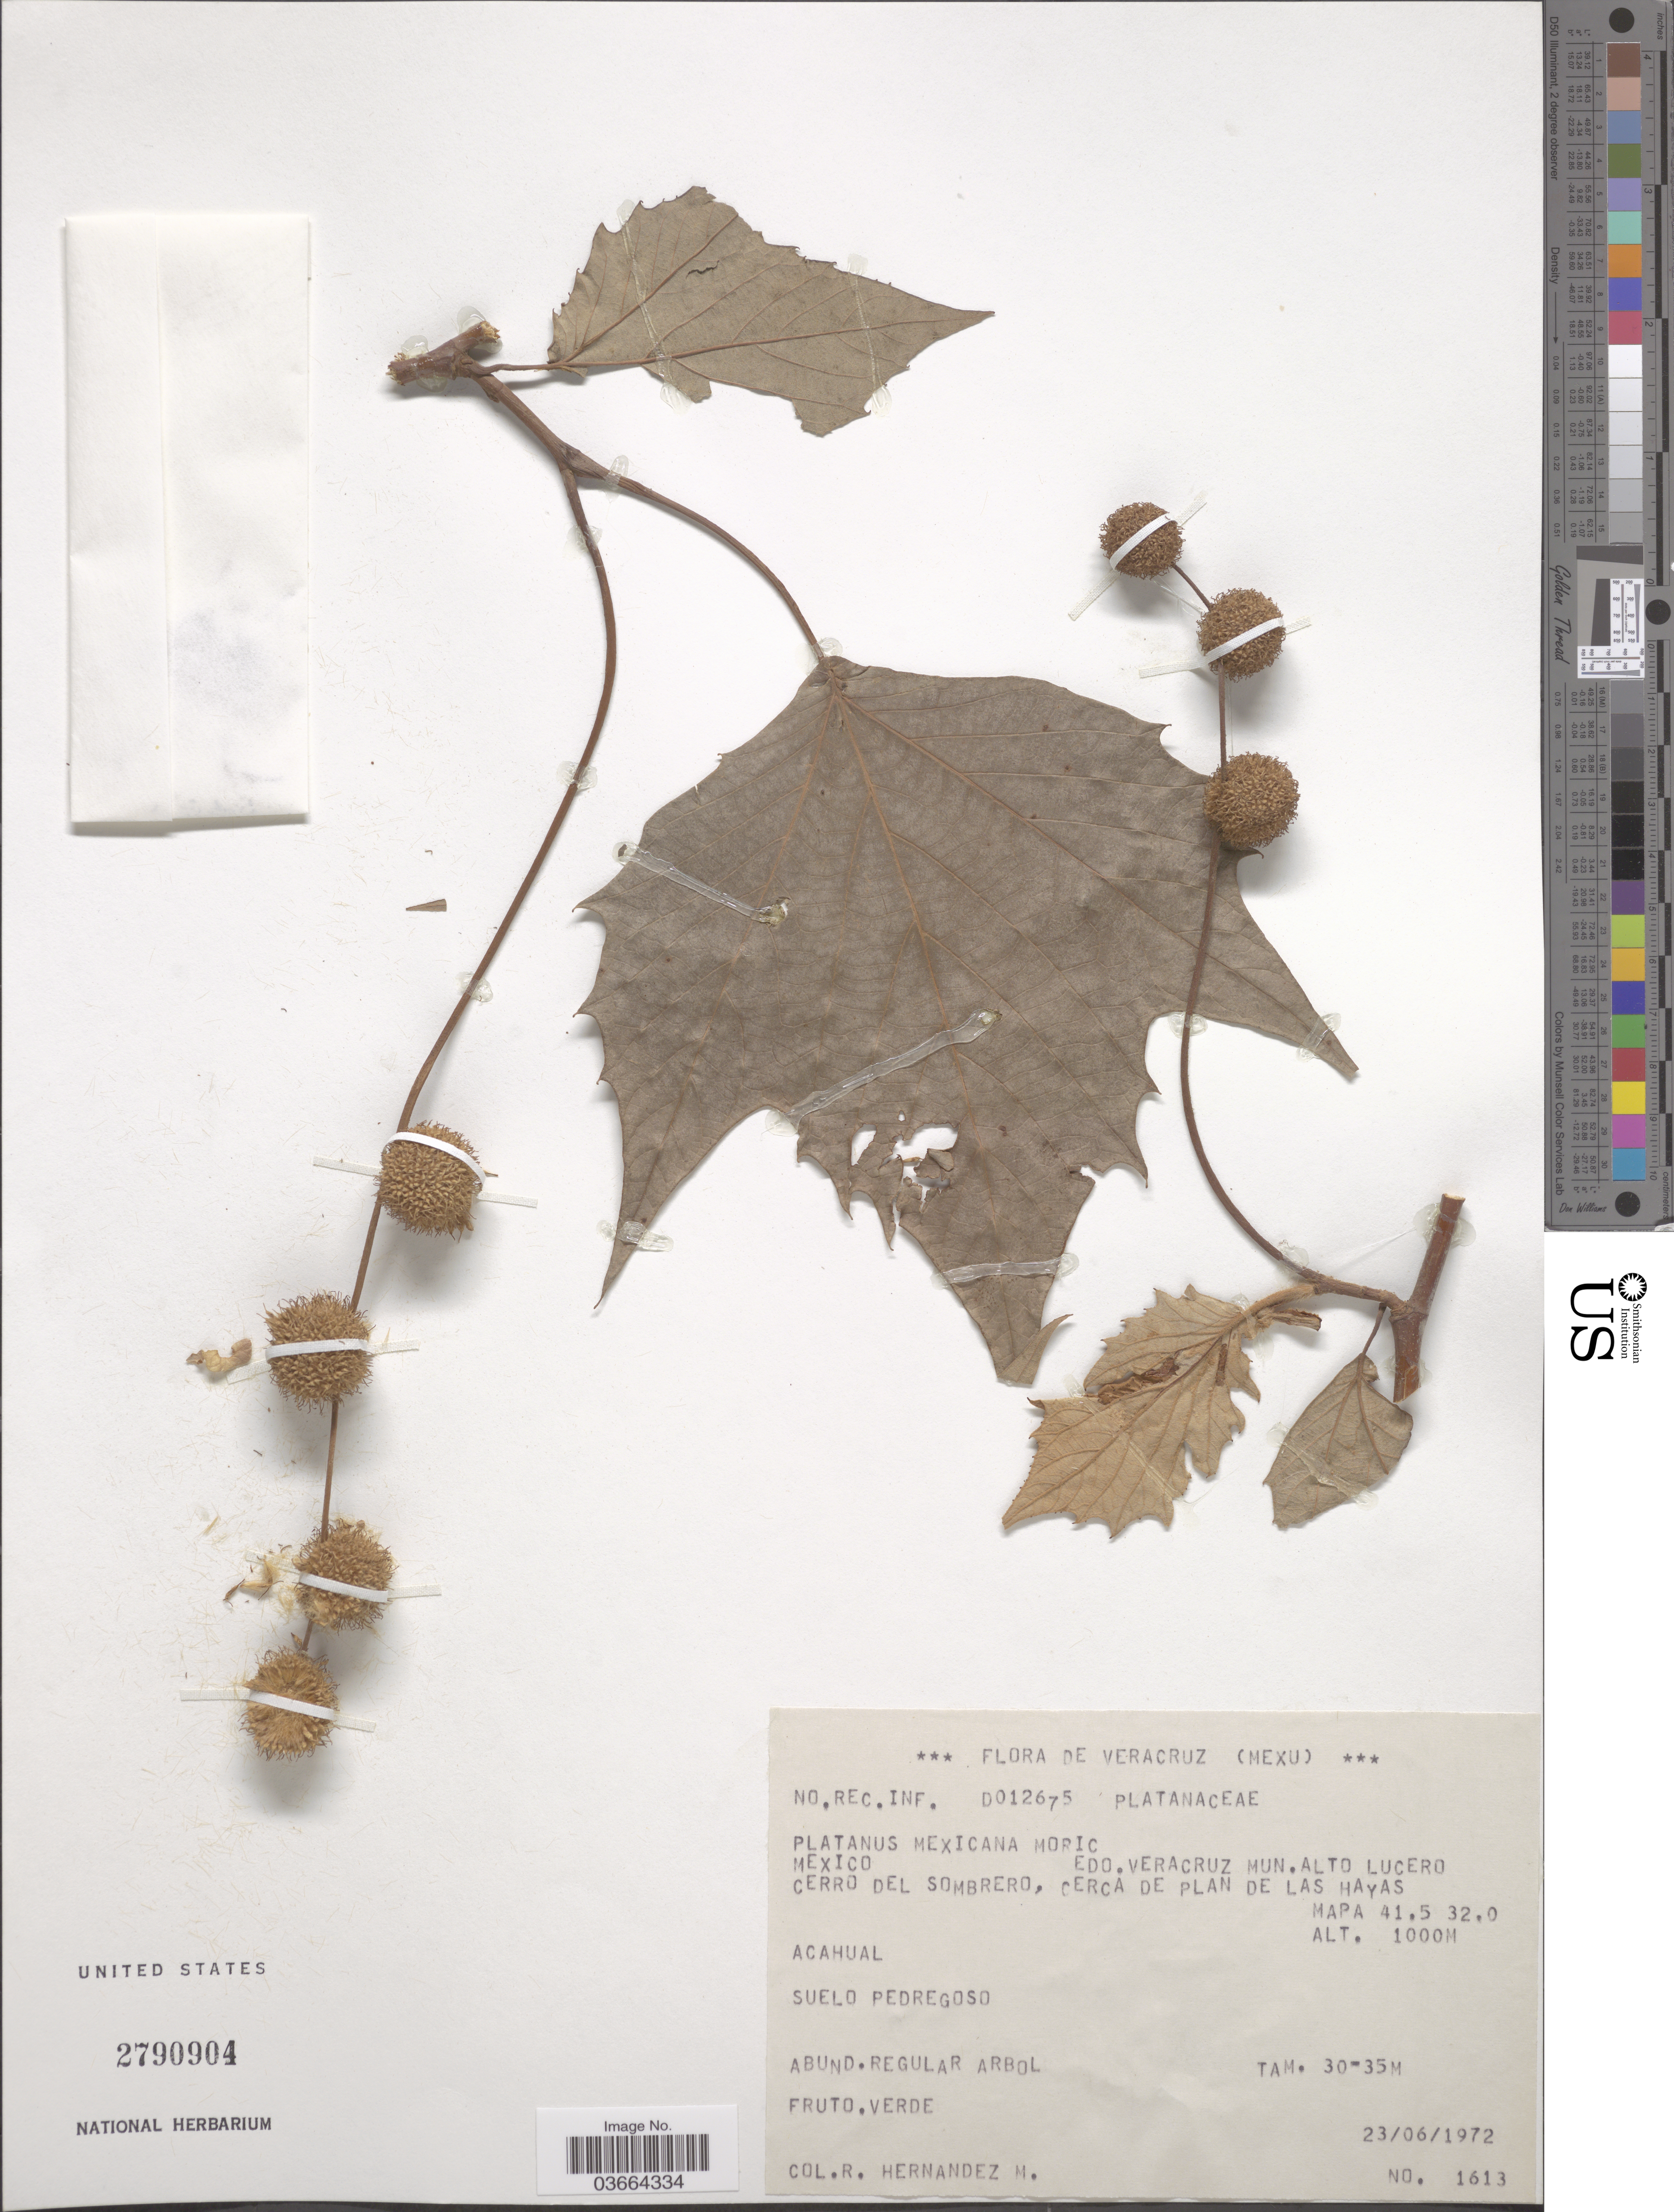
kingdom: Plantae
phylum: Tracheophyta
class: Magnoliopsida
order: Proteales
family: Platanaceae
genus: Platanus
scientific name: Platanus mexicana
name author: Moric.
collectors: R. Hernández M.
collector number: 1613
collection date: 1972-06-23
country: Mexico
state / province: Veracruz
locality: Veracruz (Mexu). Platanus Mexicana Moric. Edo. Veracruz Mun. Alto Lucero Cerro del Sombrero, Cerca de Plan de Las Hayas. Mapa 41.5 32.0?. Acahual, Suelo Pedregoso.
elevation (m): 1000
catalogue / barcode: US 2790904